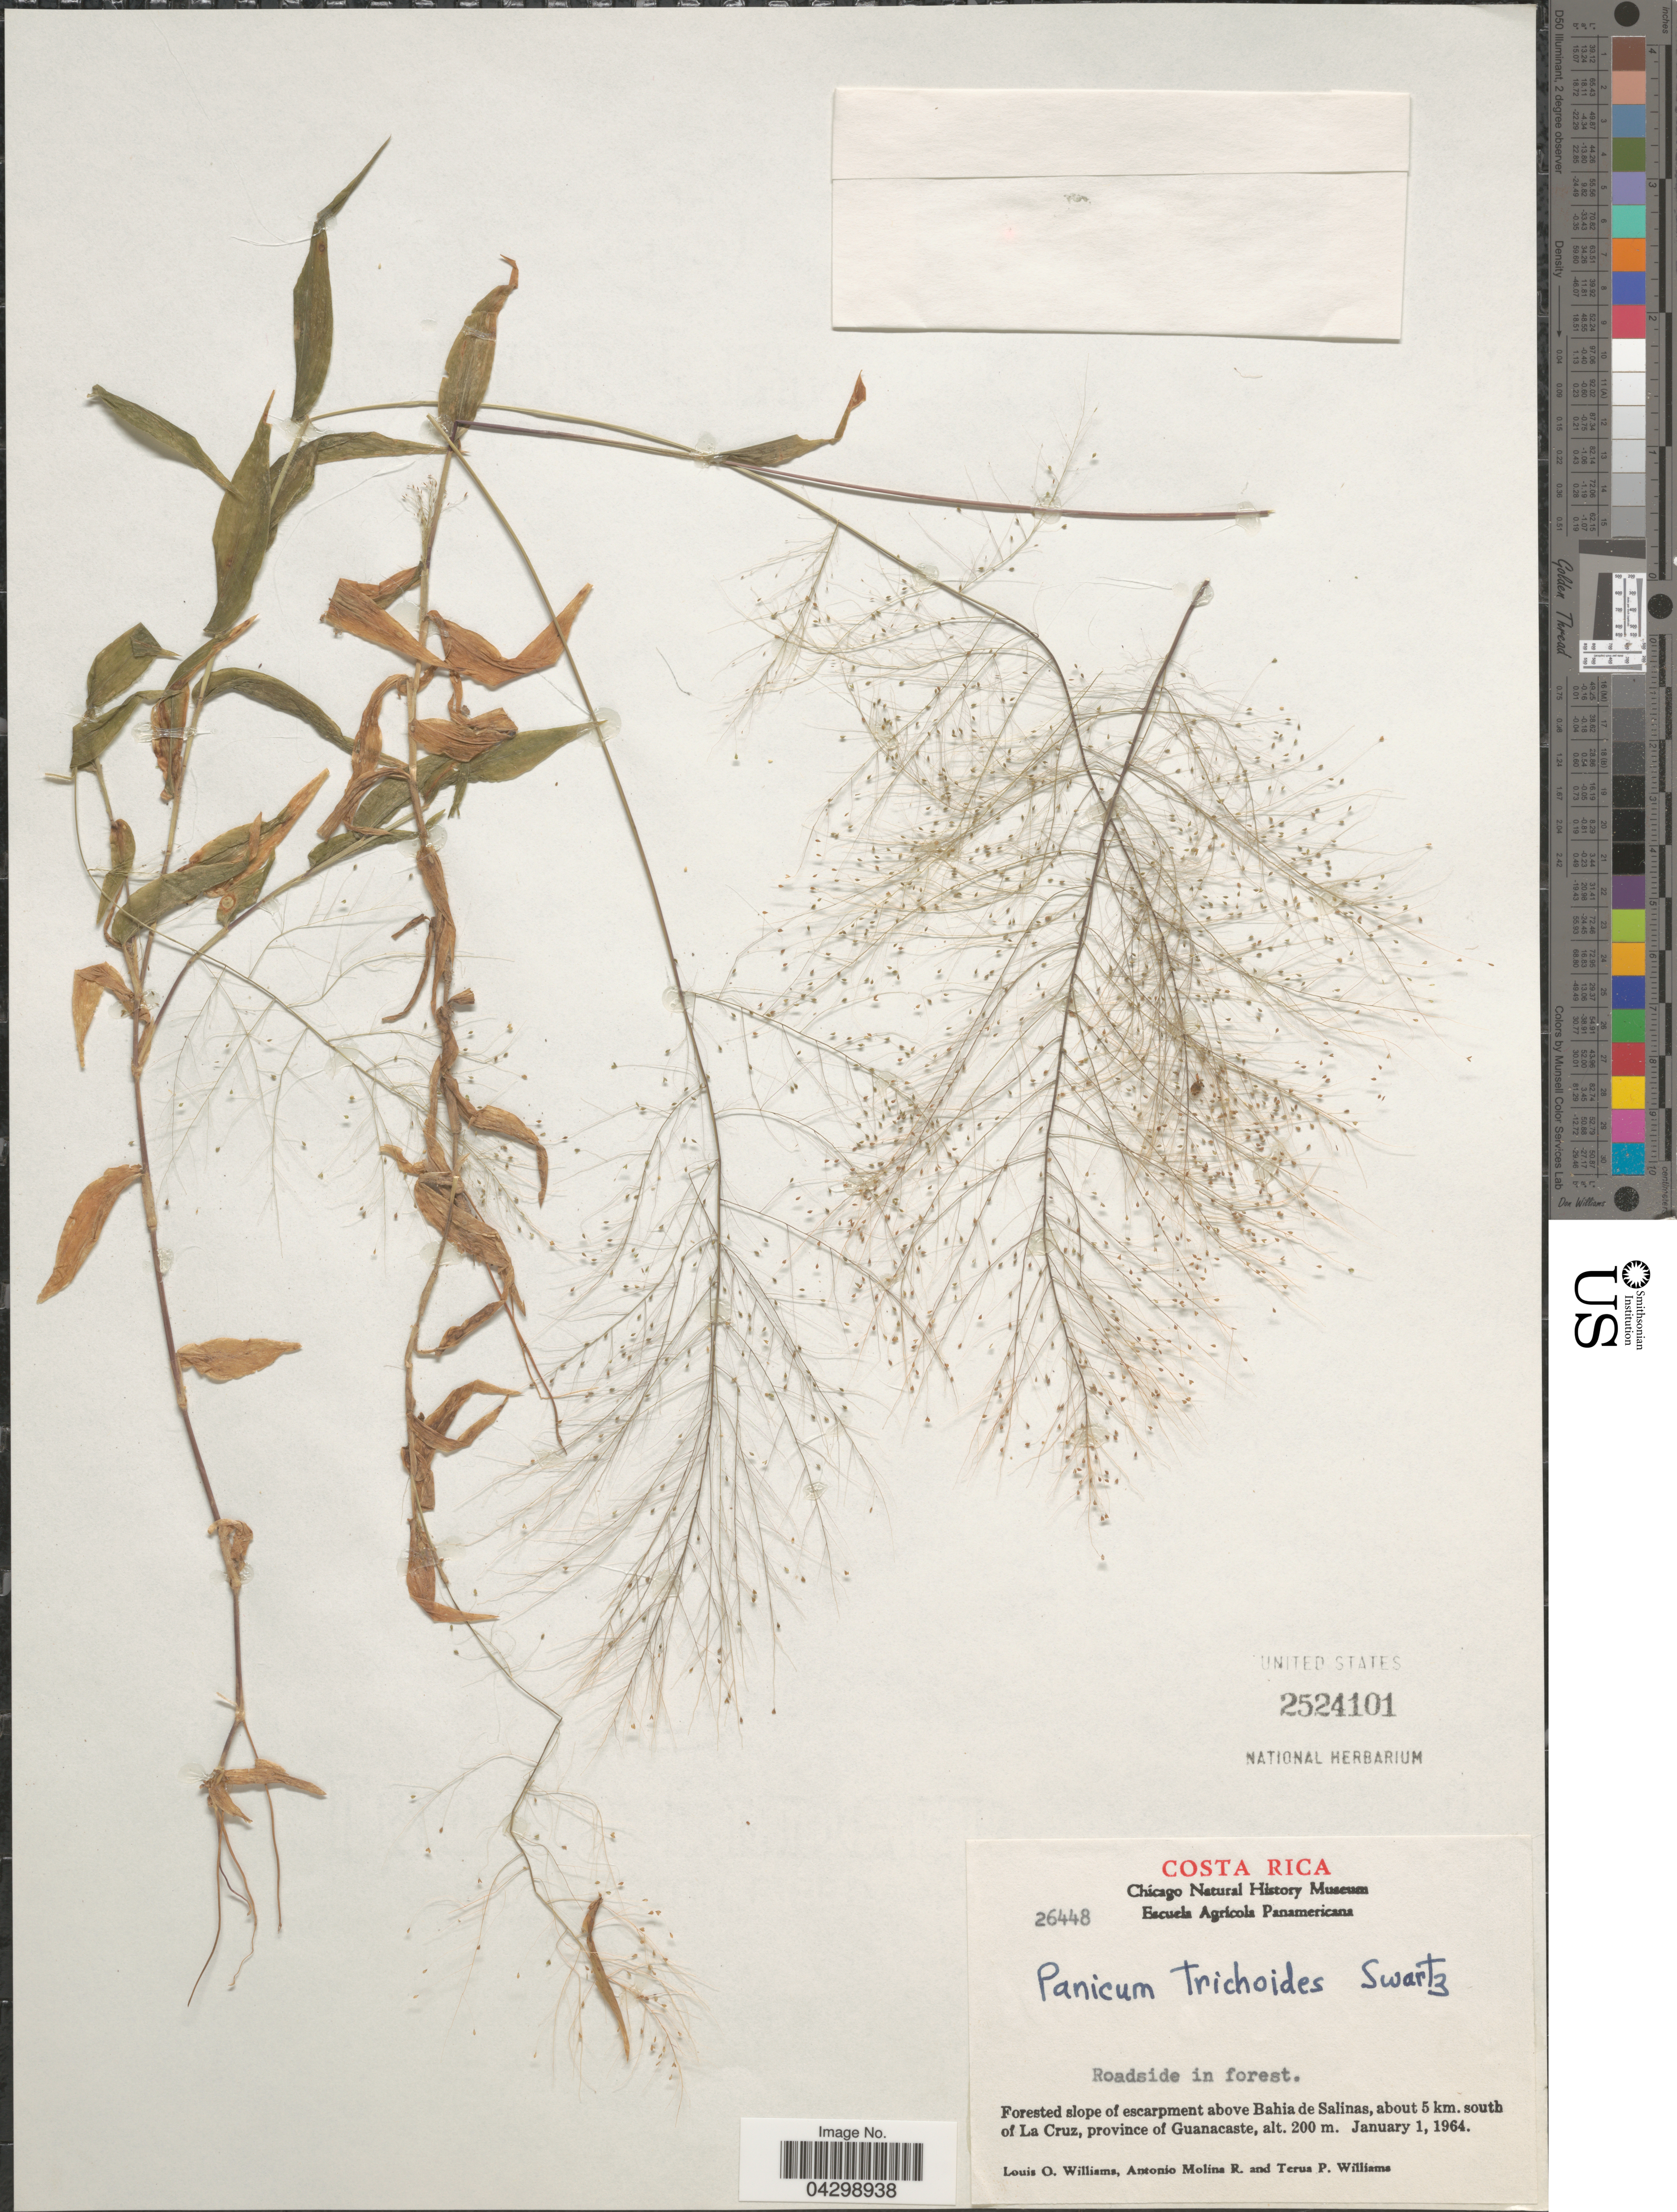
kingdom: Plantae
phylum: Tracheophyta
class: Liliopsida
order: Poales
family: Poaceae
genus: Panicum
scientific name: Panicum trichoides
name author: Sw.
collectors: L. O. Williams, A. Molina R. & T. Williams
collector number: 26448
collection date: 1964-01-01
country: Costa Rica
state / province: Guanacaste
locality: Roadside in forest. Forested slope of escarpment above Bahia de Salinas, about 5 km. south of La Cruz.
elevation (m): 200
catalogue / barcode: US 2524101